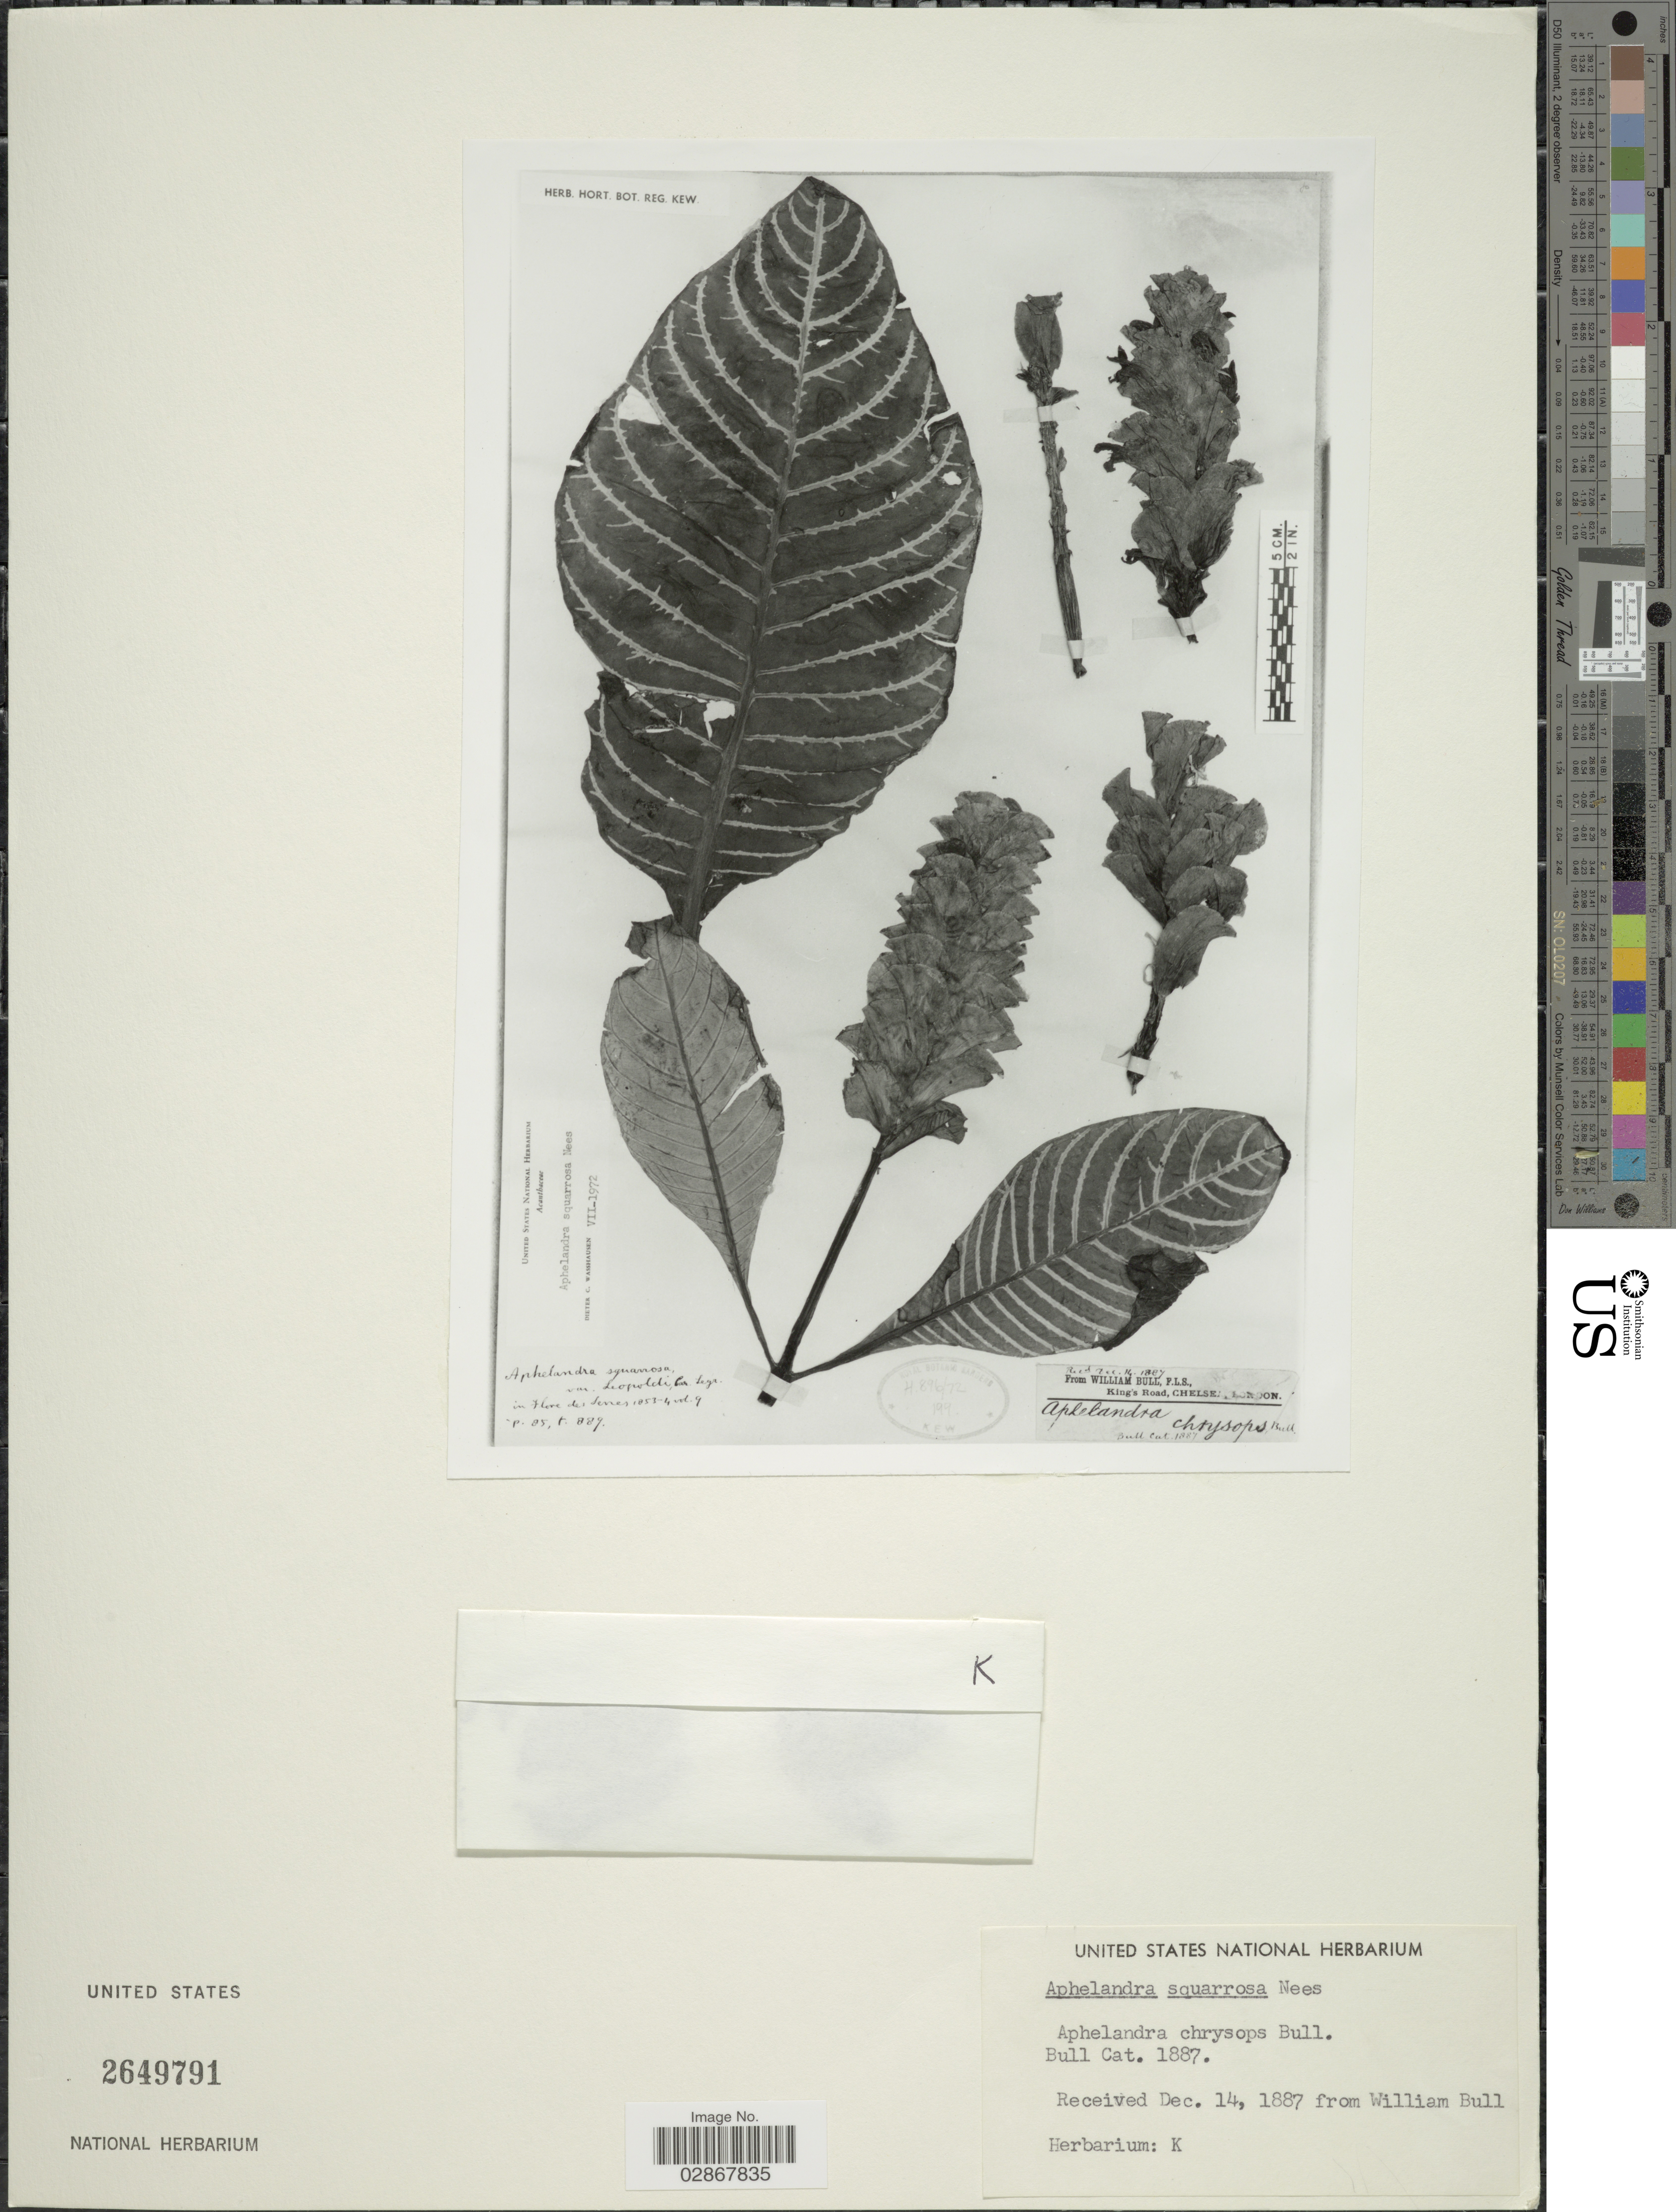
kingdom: Plantae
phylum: Tracheophyta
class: Magnoliopsida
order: Lamiales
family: Acanthaceae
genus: Aphelandra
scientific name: Aphelandra squarrosa Nees, nom. illeg.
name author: Nees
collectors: ex herb. United States National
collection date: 1887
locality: Bull Cat. [unsure placement]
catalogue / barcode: US 2649791